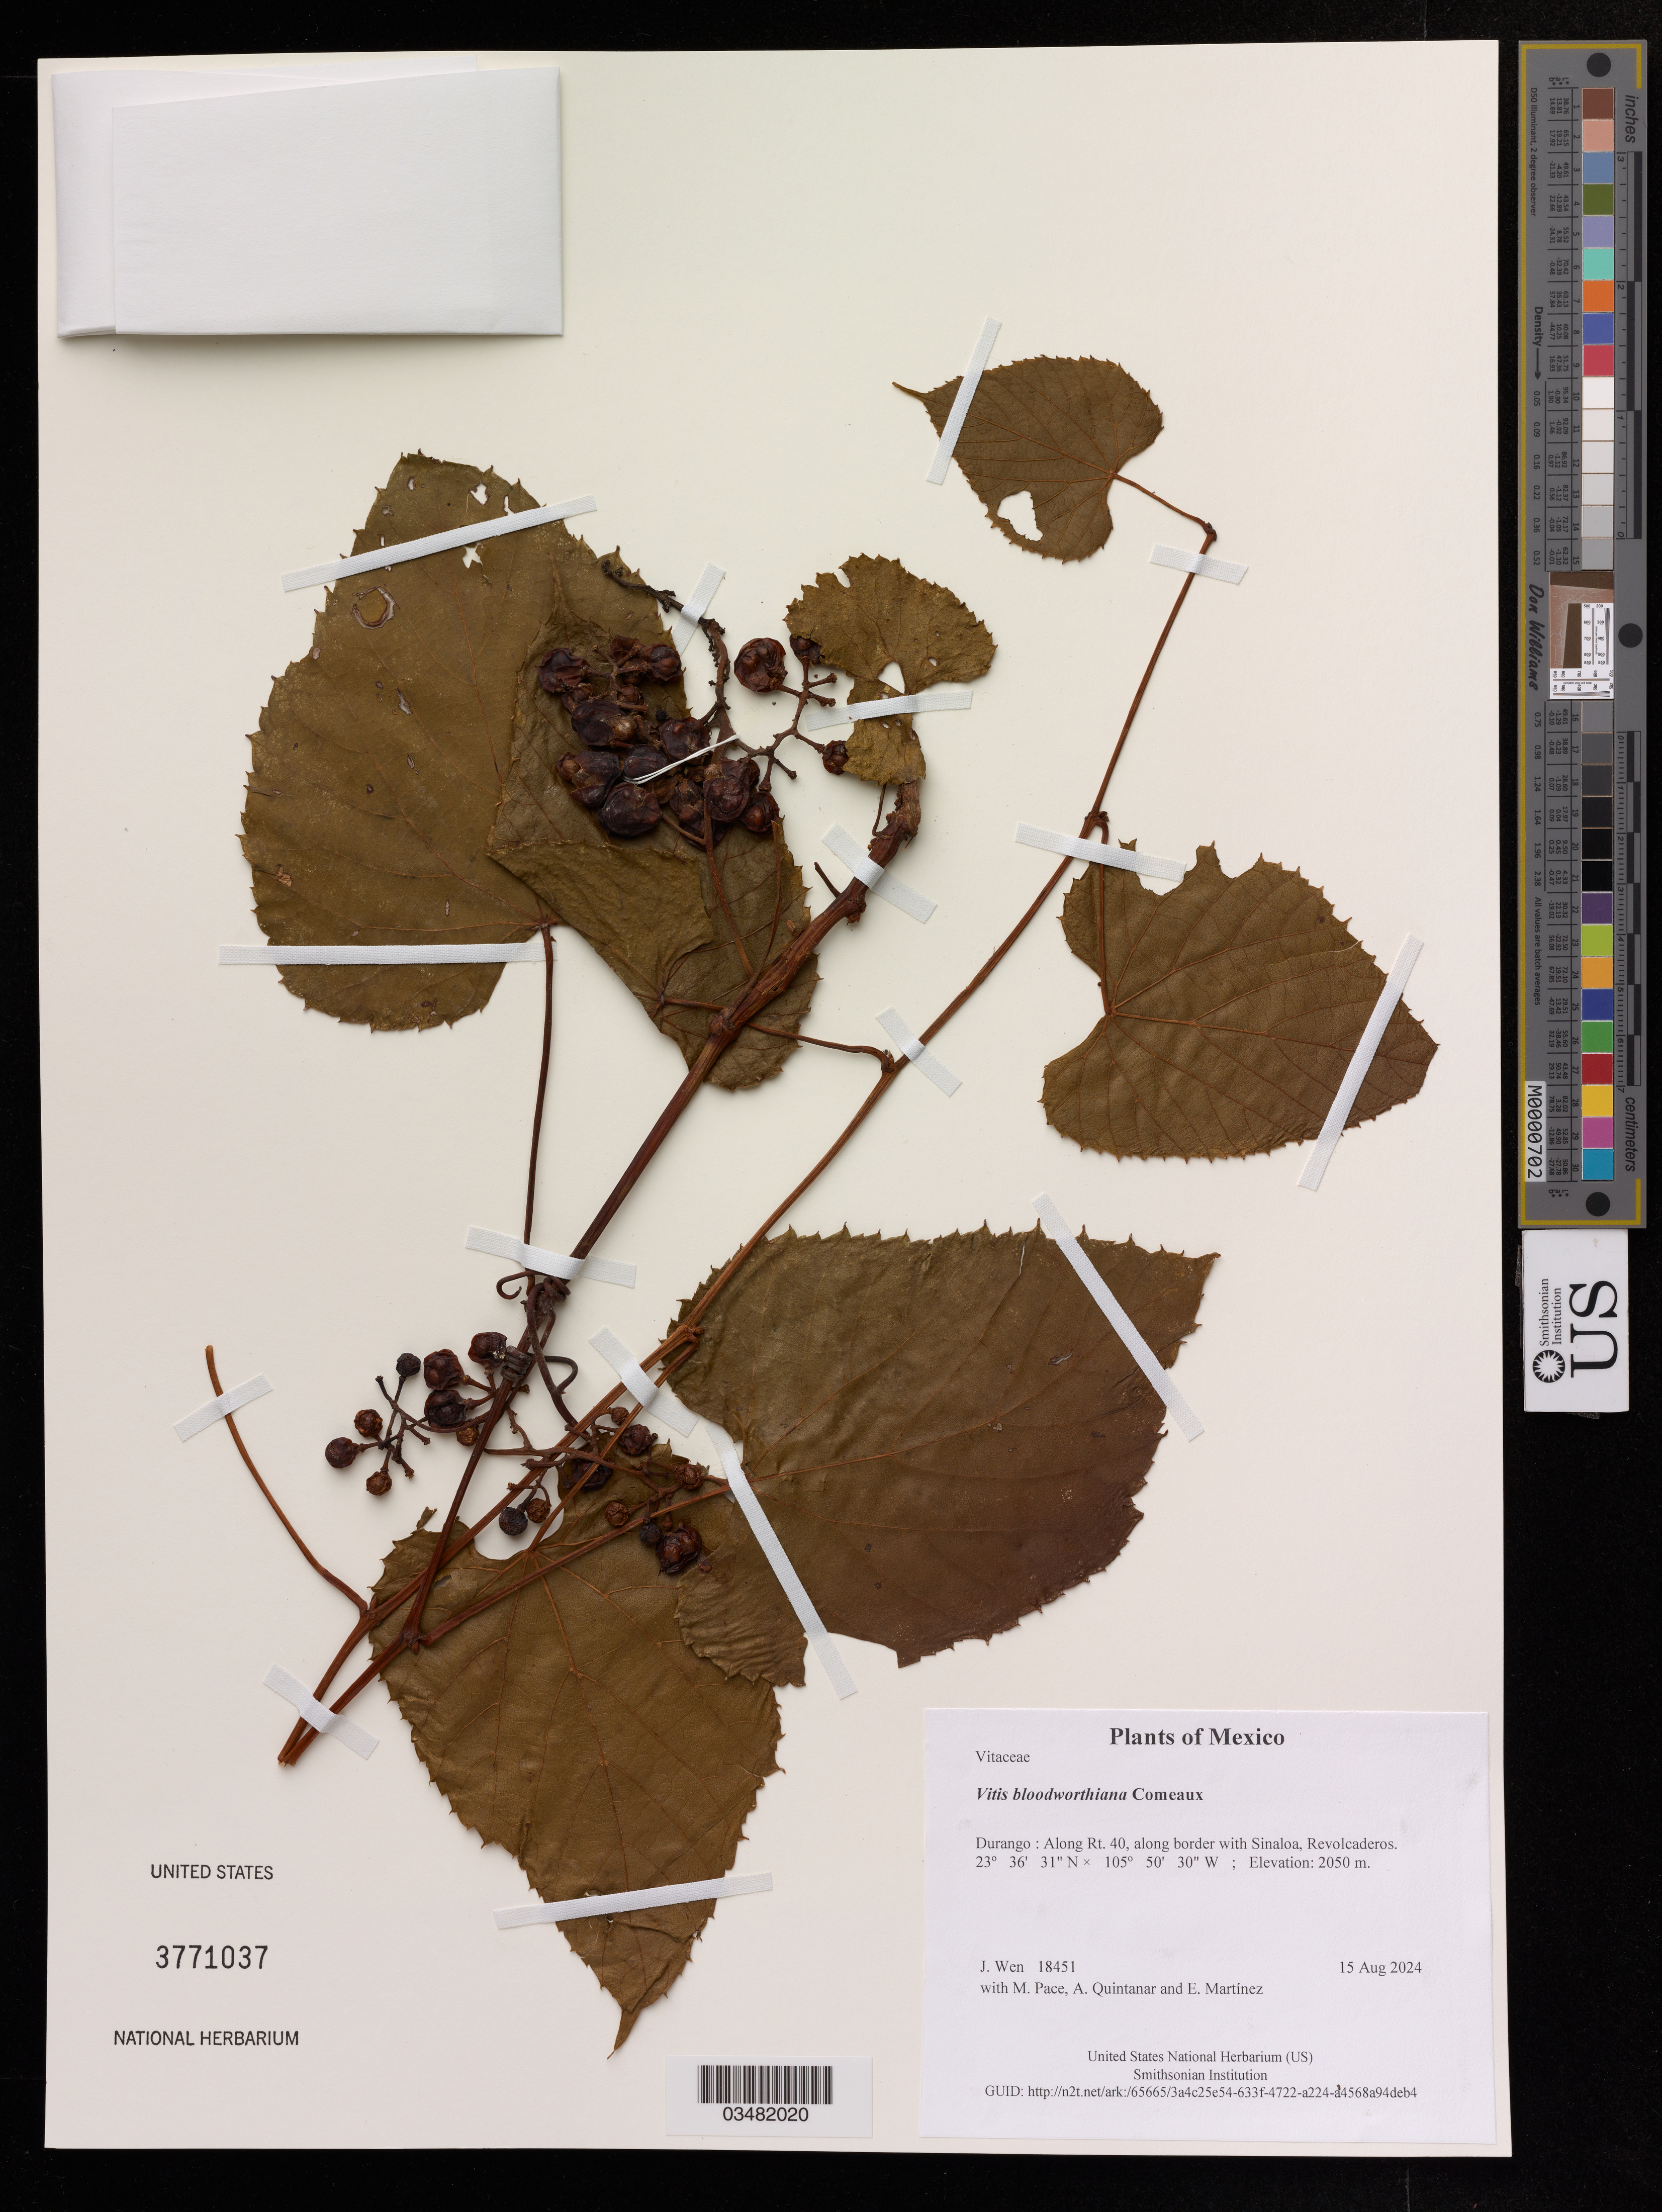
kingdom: Plantae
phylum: Tracheophyta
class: Magnoliopsida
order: Vitales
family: Vitaceae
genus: Vitis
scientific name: Vitis bloodworthiana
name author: Comeaux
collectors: J. Wen, M. Pace, A. Quintanar & E. Martinez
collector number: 18451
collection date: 2024-08-15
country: Mexico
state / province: Durango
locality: Along Rt. 40, along border with Sinaloa, Revolcaderos.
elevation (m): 2050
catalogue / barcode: US 3771037